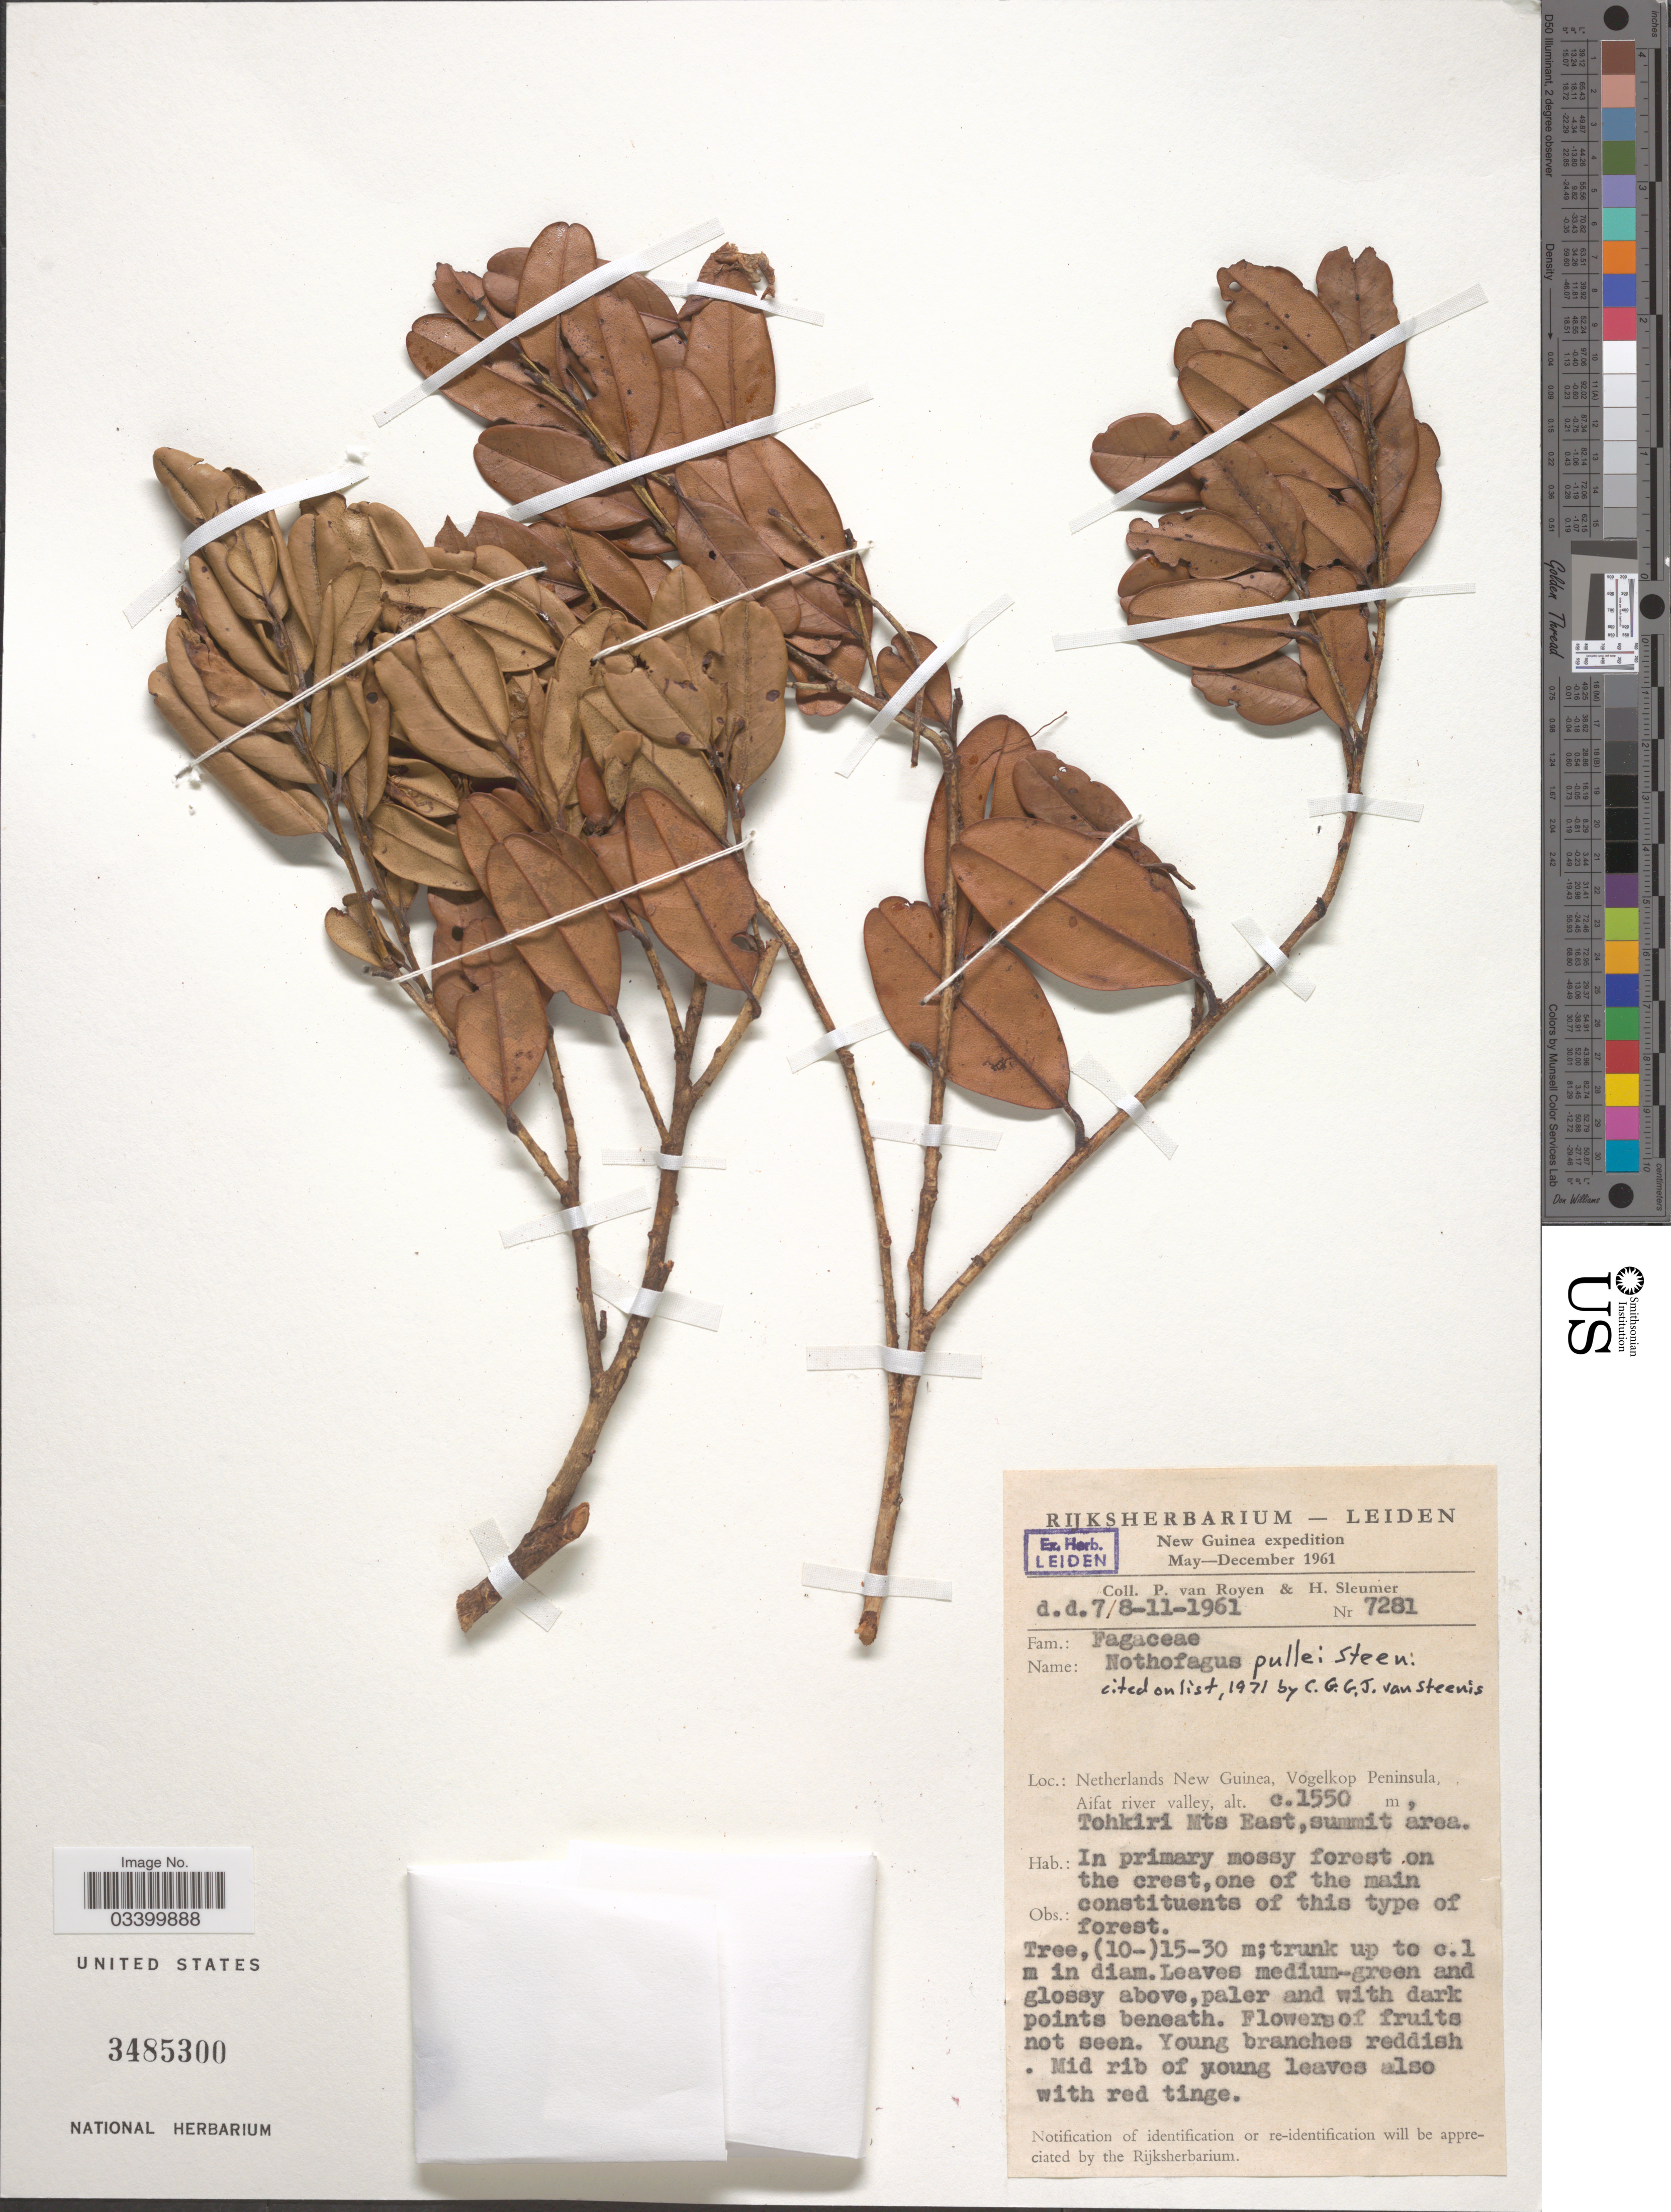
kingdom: Plantae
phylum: Tracheophyta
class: Magnoliopsida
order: Fagales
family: Nothofagaceae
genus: Nothofagus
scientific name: Nothofagus pullei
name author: Steenis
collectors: P. van Royen & H. O. Sleumer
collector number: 7281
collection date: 1961-11-07/1961-11-08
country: Indonesia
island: New Guinea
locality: New Guinea. [unsure placement] Netherlands New Guinea, Vogelkop Peninsula, Aifat river valley. Tohkiri Mts East, summit area.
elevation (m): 1550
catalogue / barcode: US 3485300